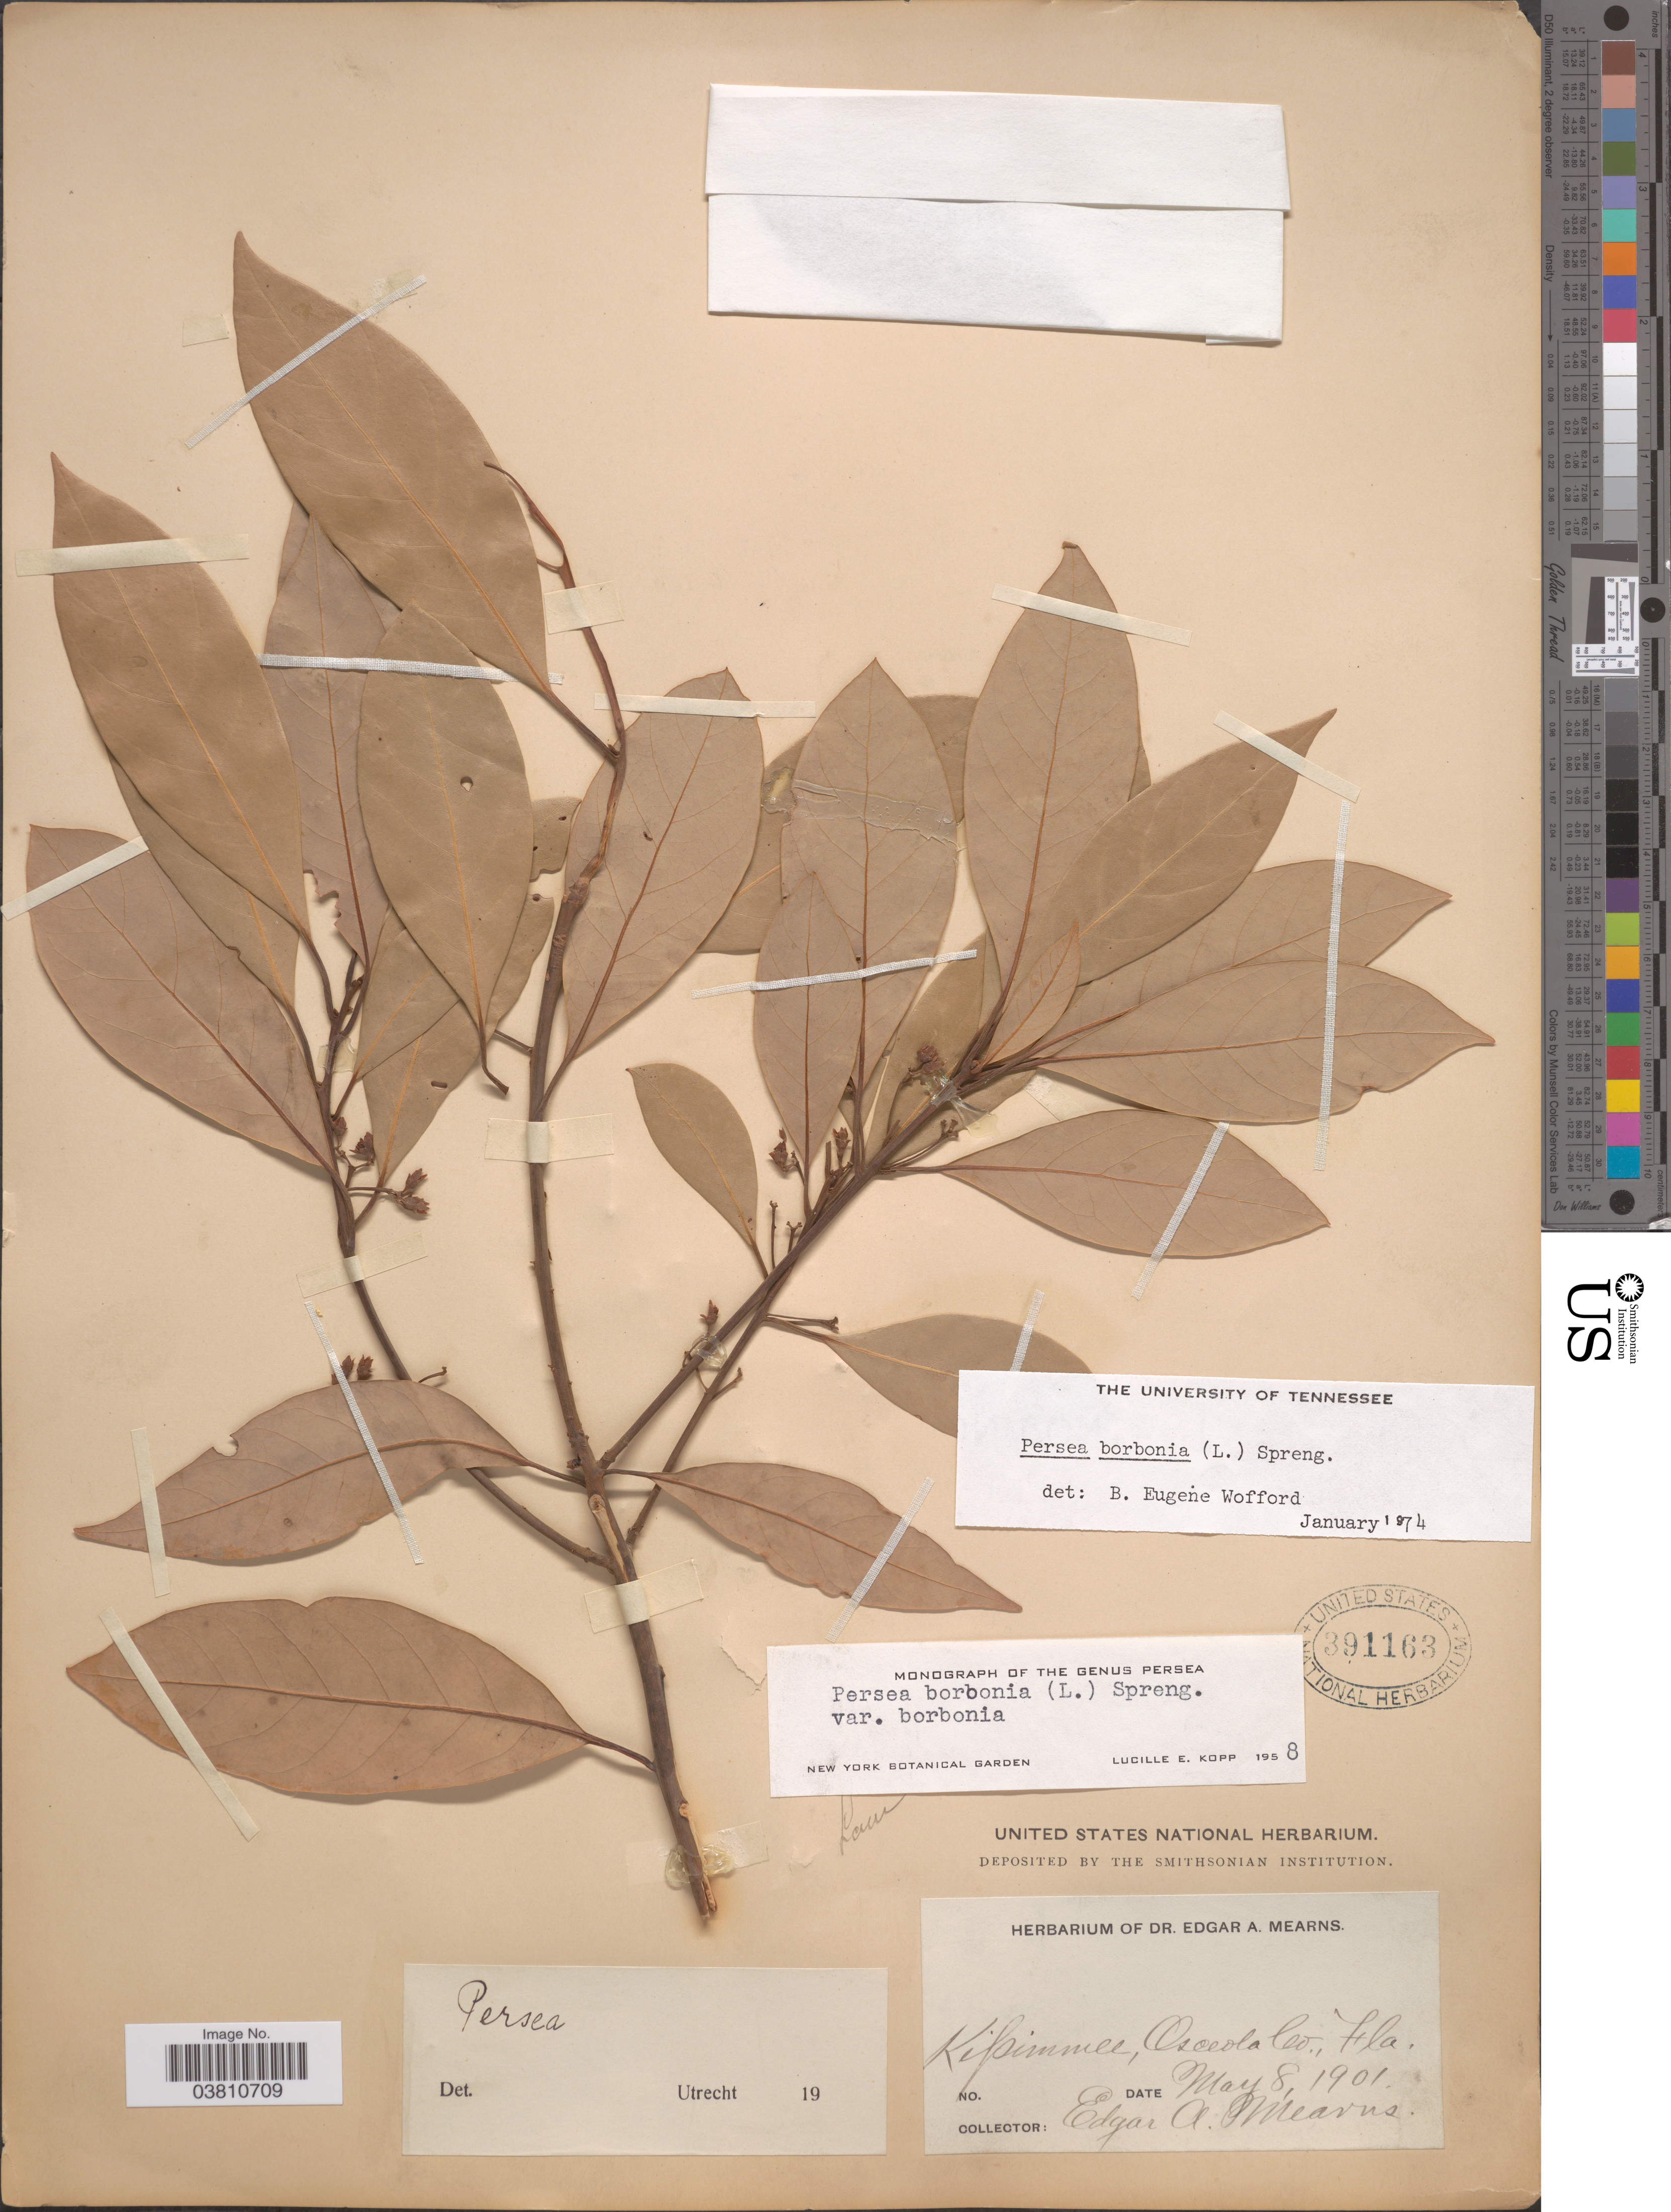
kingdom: Plantae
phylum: Tracheophyta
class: Magnoliopsida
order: Laurales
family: Lauraceae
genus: Persea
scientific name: Persea borbonia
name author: (L.) Spreng.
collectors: E. A. Mearns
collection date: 1901-05-08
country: United States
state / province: Florida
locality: Kissimmee, Osceola Co.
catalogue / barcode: US 391163